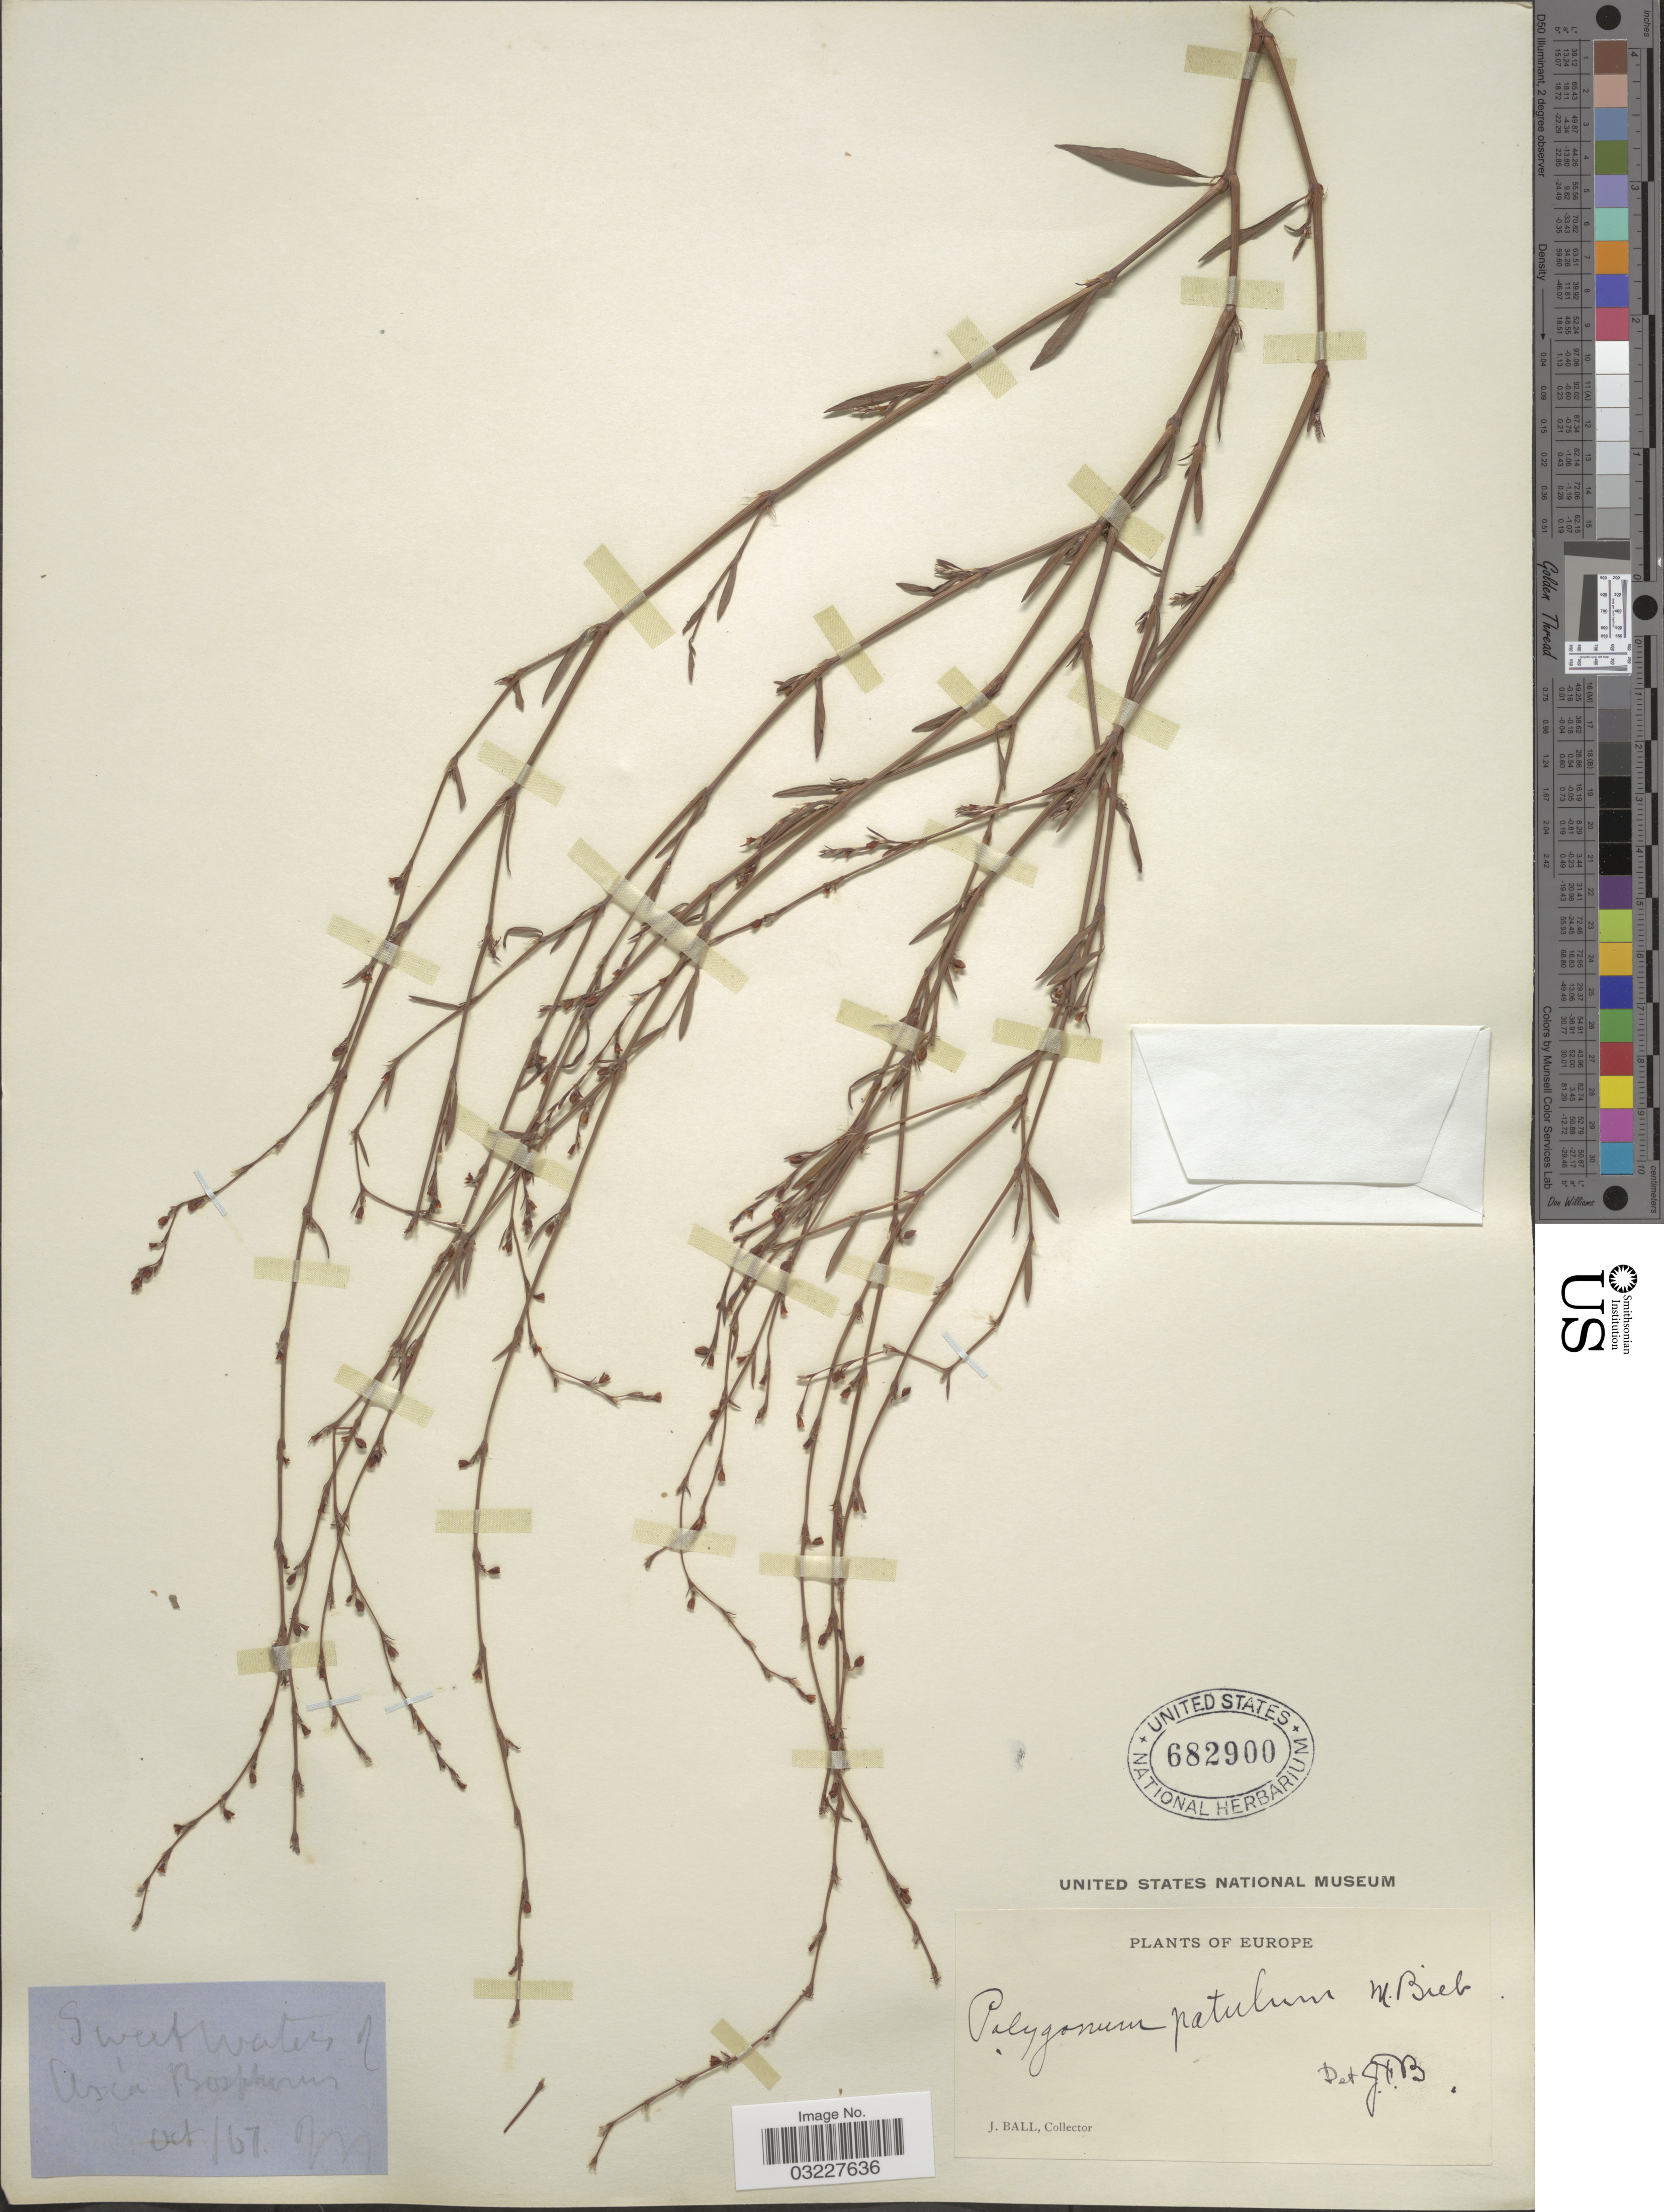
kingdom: Plantae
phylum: Tracheophyta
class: Magnoliopsida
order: Caryophyllales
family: Polygonaceae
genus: Polygonum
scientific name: Polygonum patulum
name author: M. Bieb.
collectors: J. Ball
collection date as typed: Transcribed d/m/y: /10/67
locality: Europe.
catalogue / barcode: US 682900